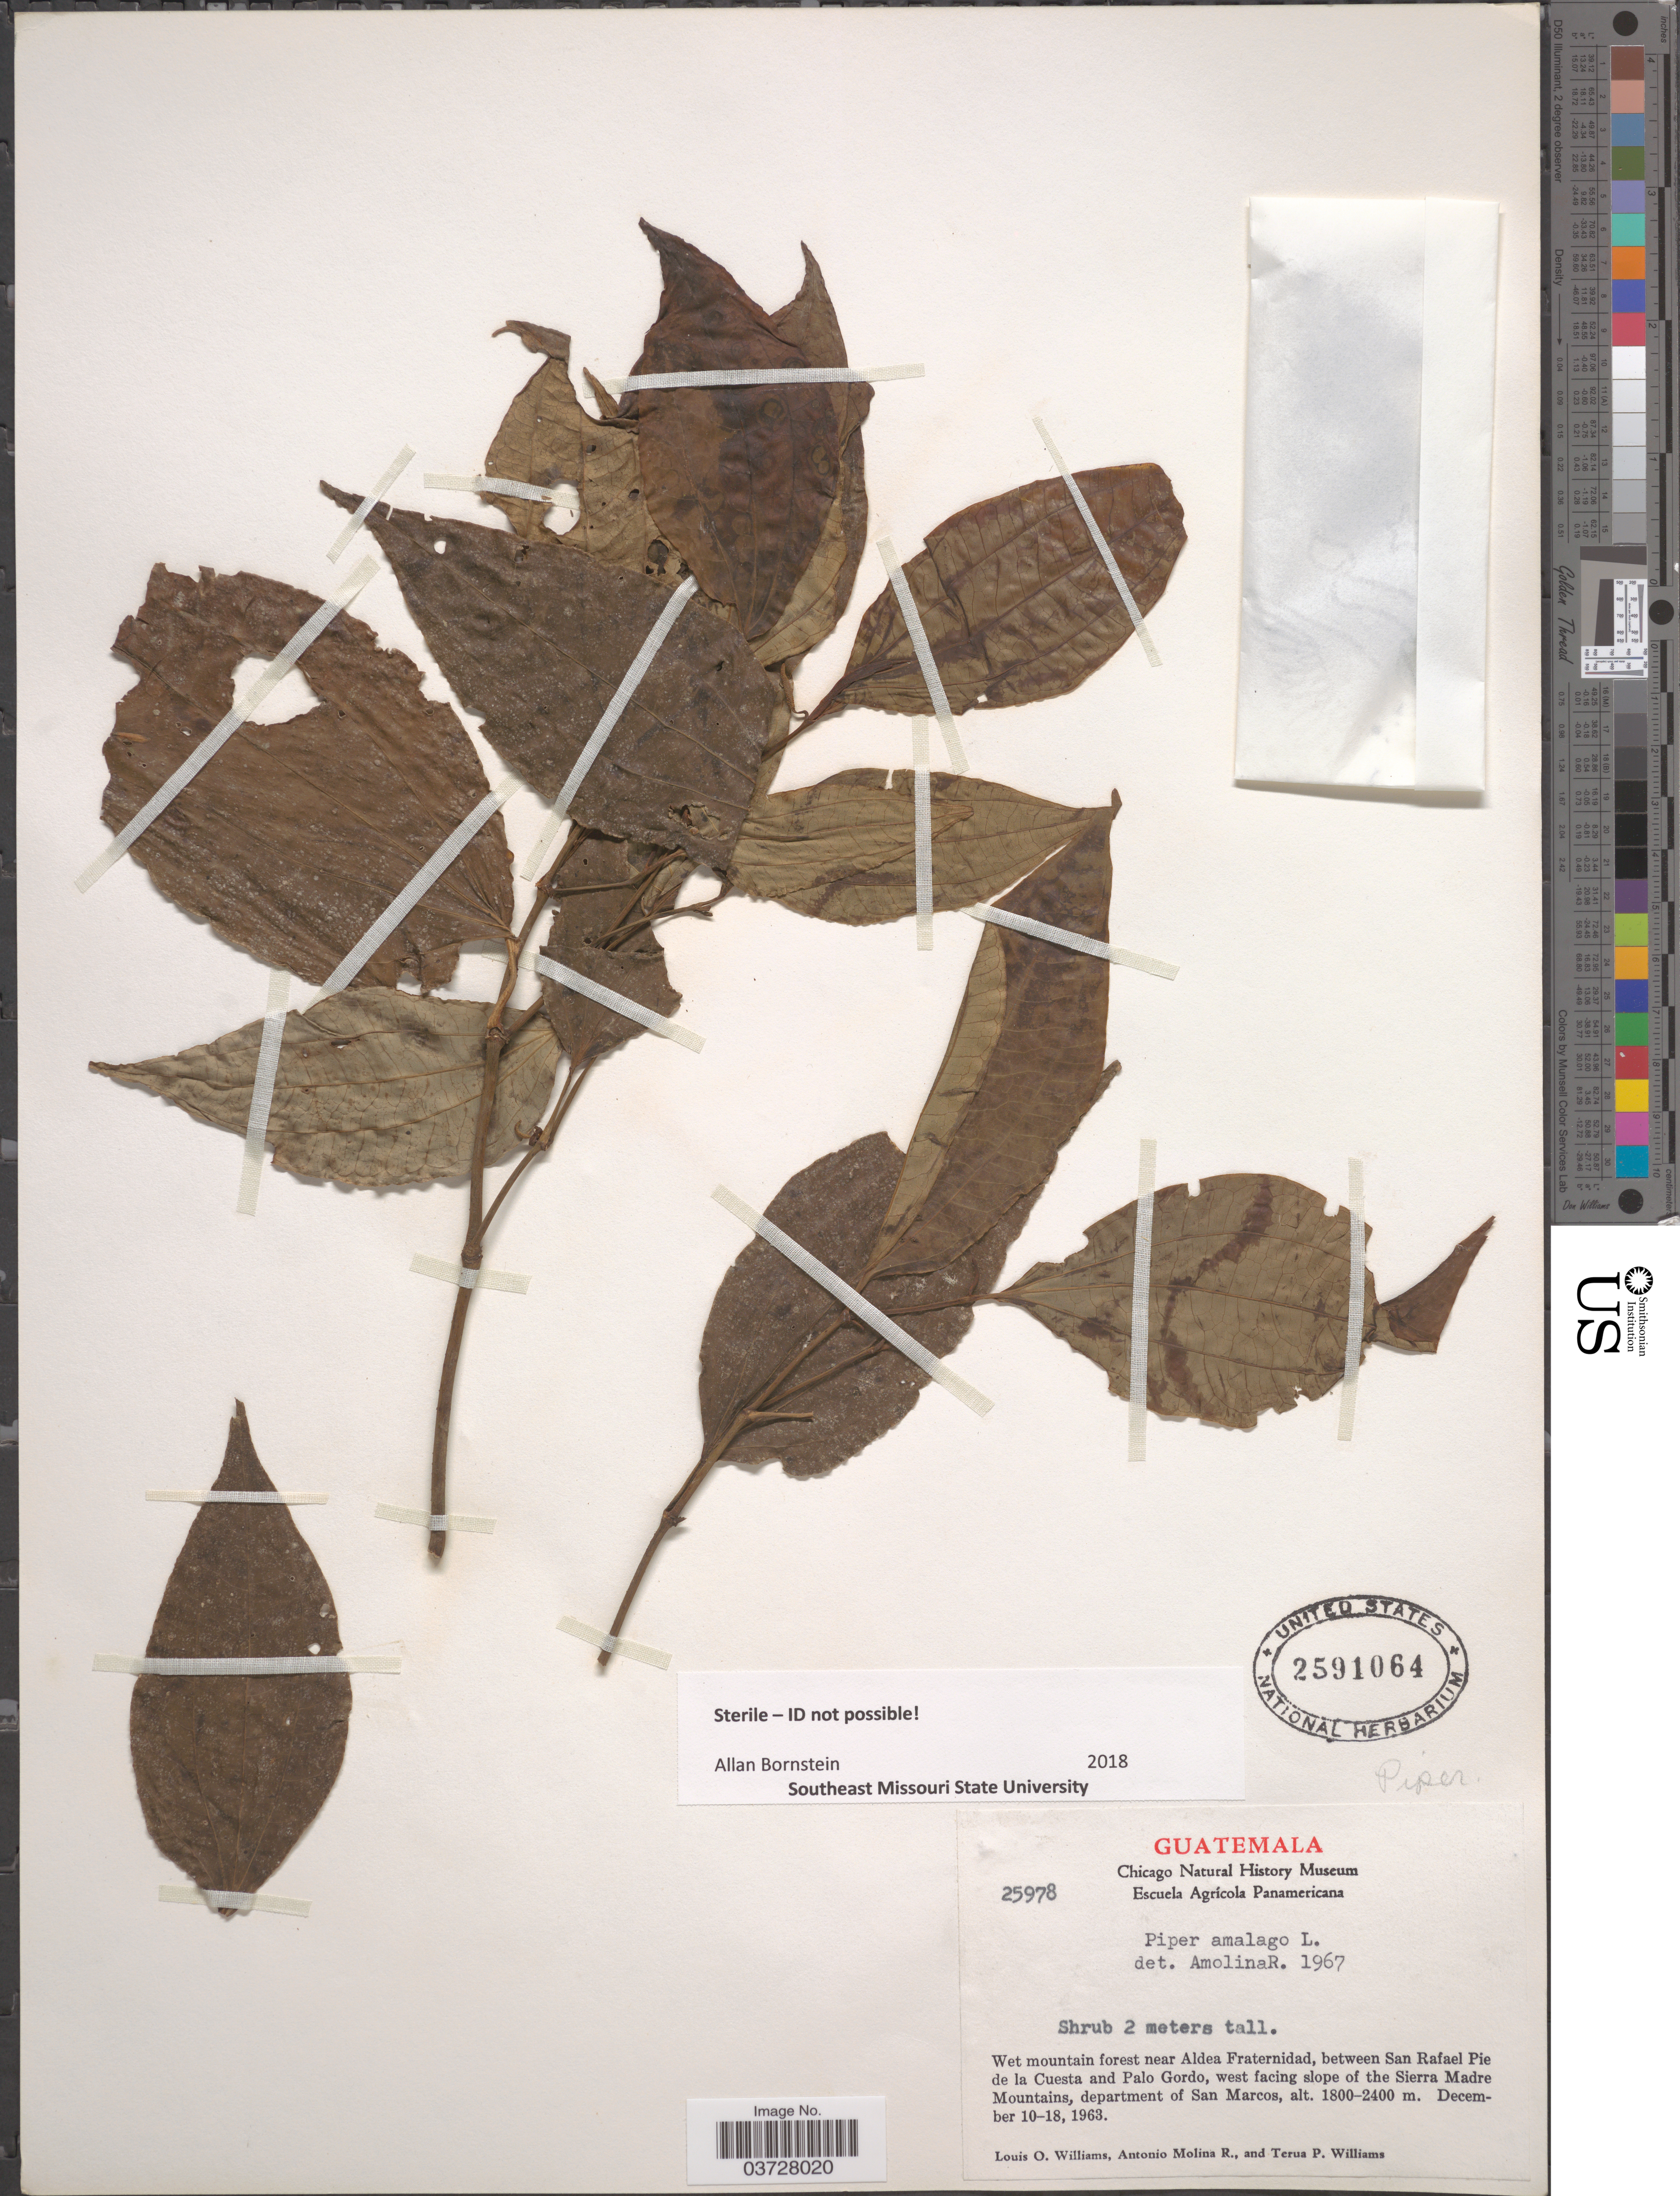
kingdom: Plantae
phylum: Tracheophyta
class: Magnoliopsida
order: Piperales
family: Piperaceae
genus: Piper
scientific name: Piper sp.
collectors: L. O. Williams, A. Molina R. & T. Williams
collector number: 25978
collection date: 1963-12-10/1963-12-18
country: Guatemala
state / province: San Marcos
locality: Near Aldea Fraternidad, between San Rafael Pie de la Cuesta and Palo Gordo, west facing slope of the Sierra Madre Mountains, department of San Marcos.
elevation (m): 1800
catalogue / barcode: US 2591064